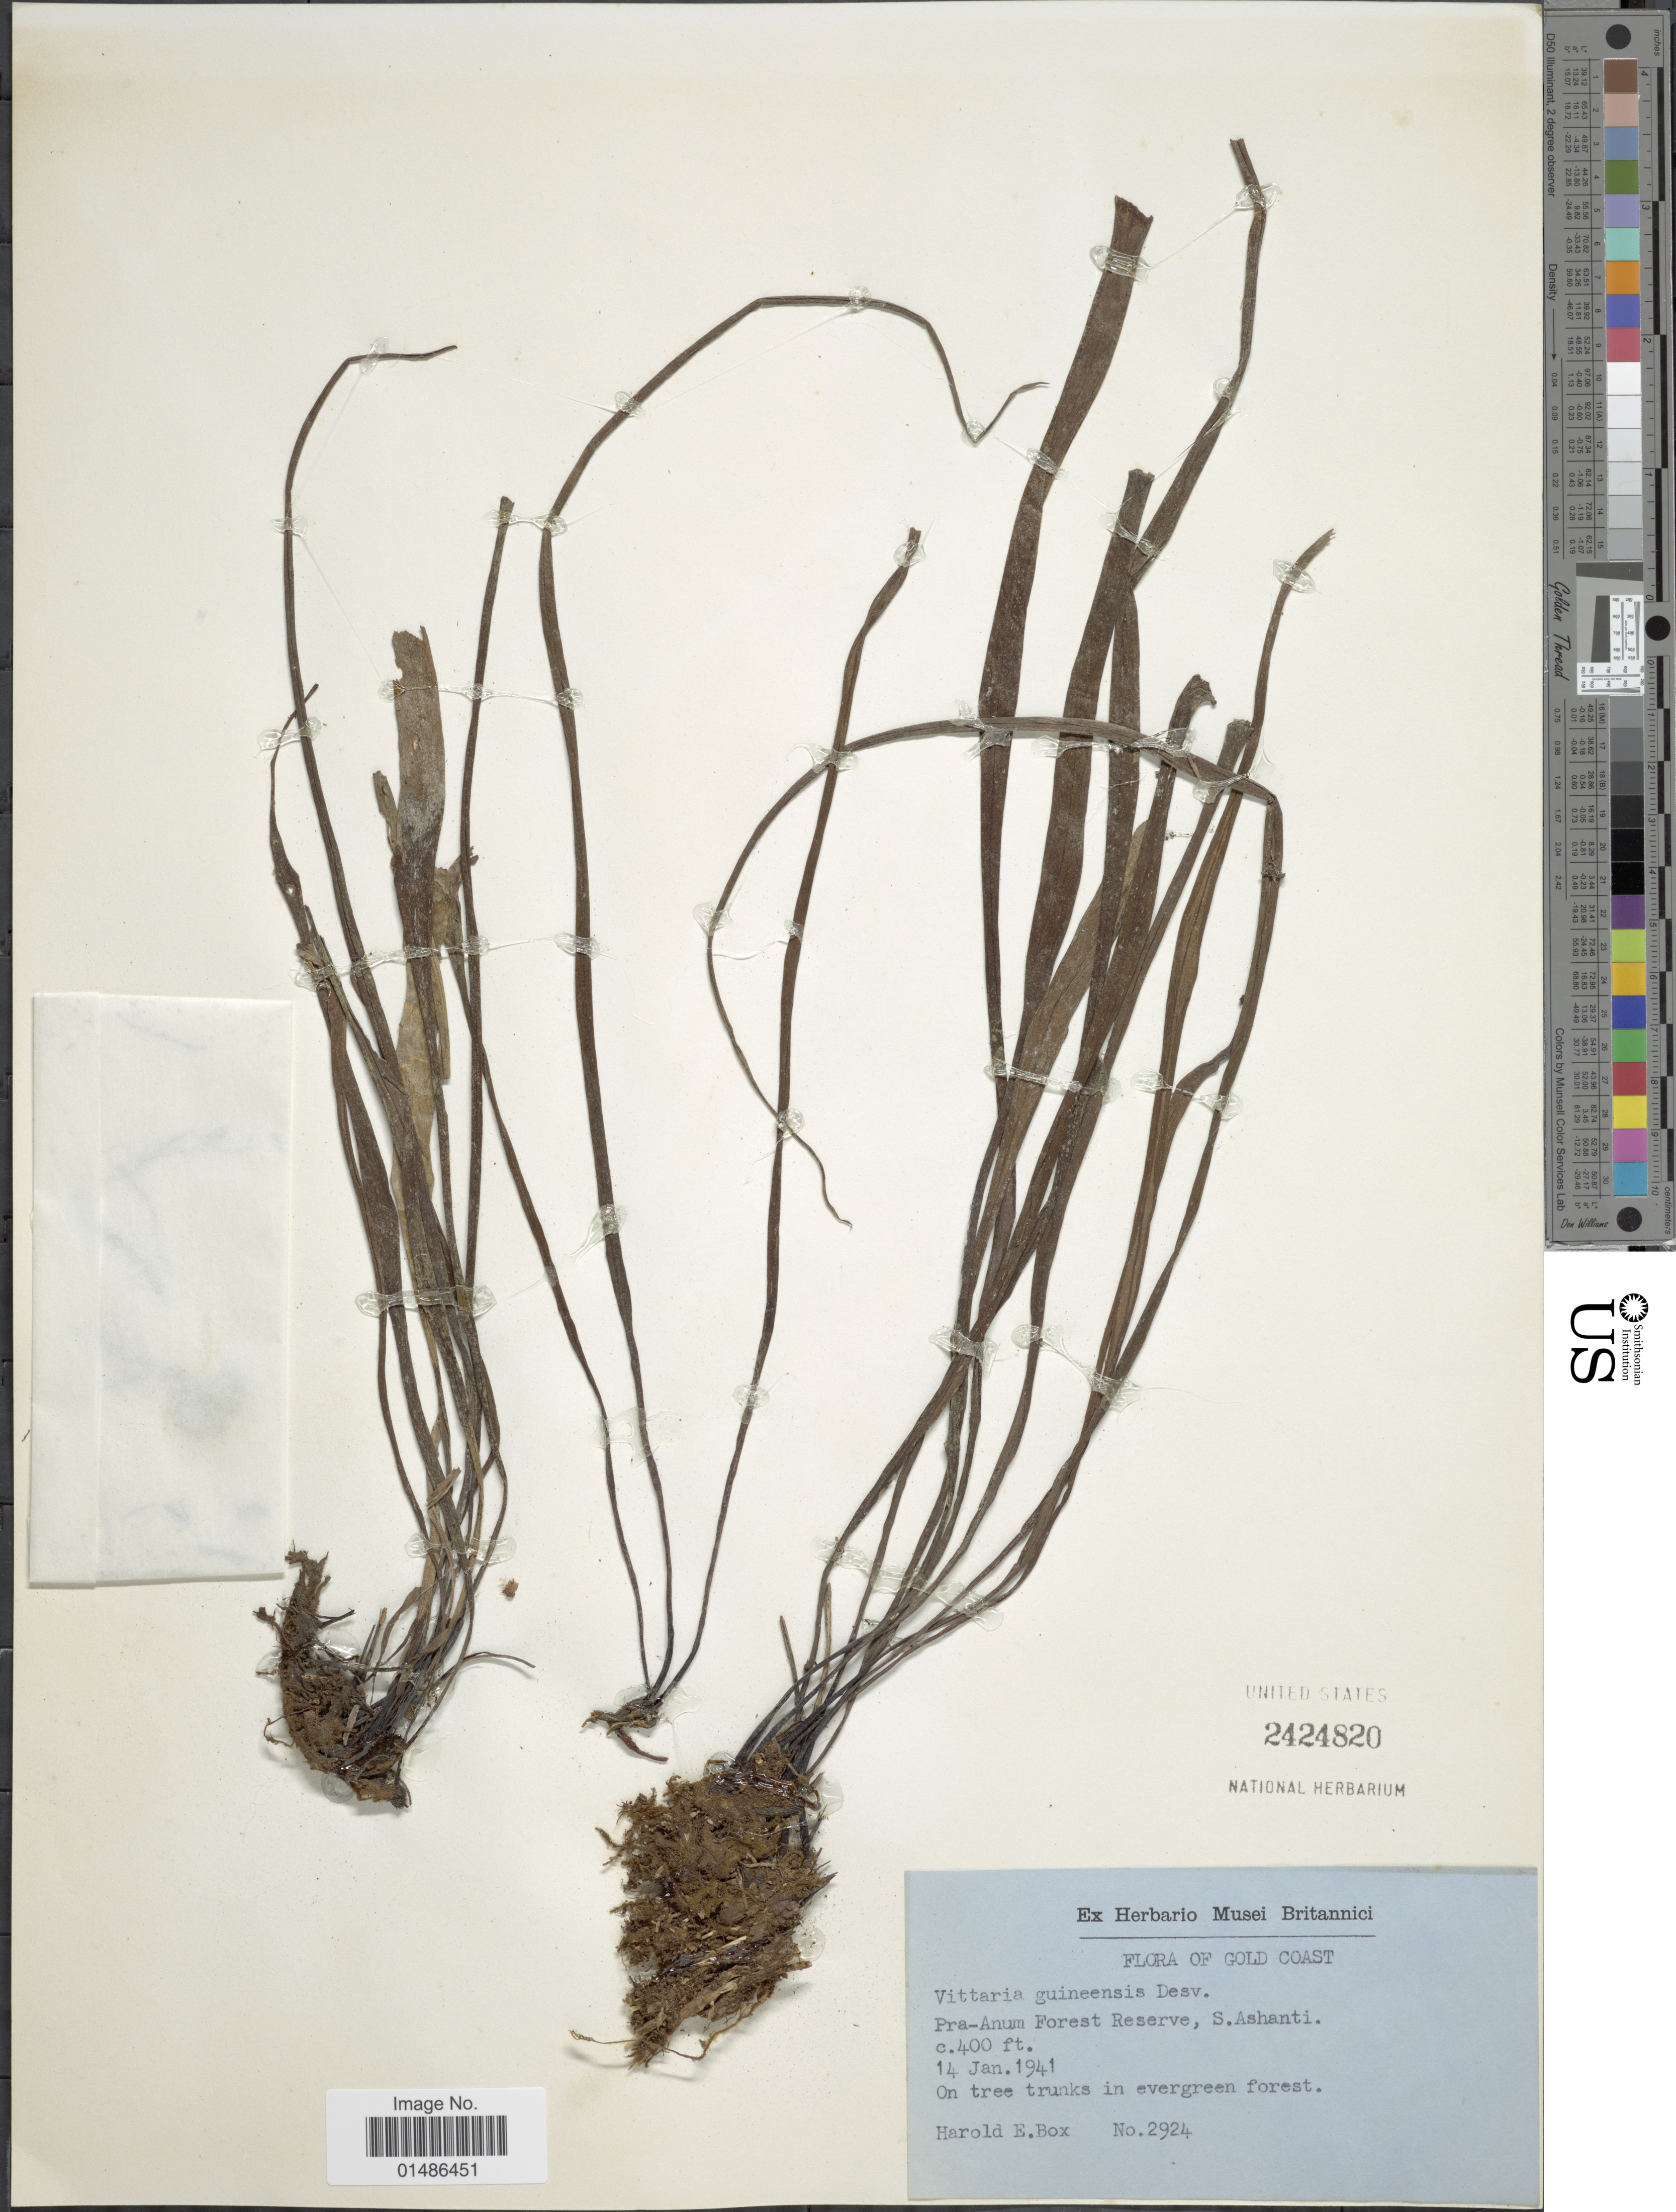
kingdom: Plantae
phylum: Tracheophyta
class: Polypodiopsida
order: Polypodiales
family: Pteridaceae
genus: Haplopteris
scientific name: Haplopteris guineensis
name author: (Desv.) E.H. Crane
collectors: H. E. Box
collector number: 2924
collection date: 1941-01-14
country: Ghana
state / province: Ashanti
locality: Gold Coast. Pra-Anum Forest Reserve, S. Ashanti.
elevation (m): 122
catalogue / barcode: US 2424820